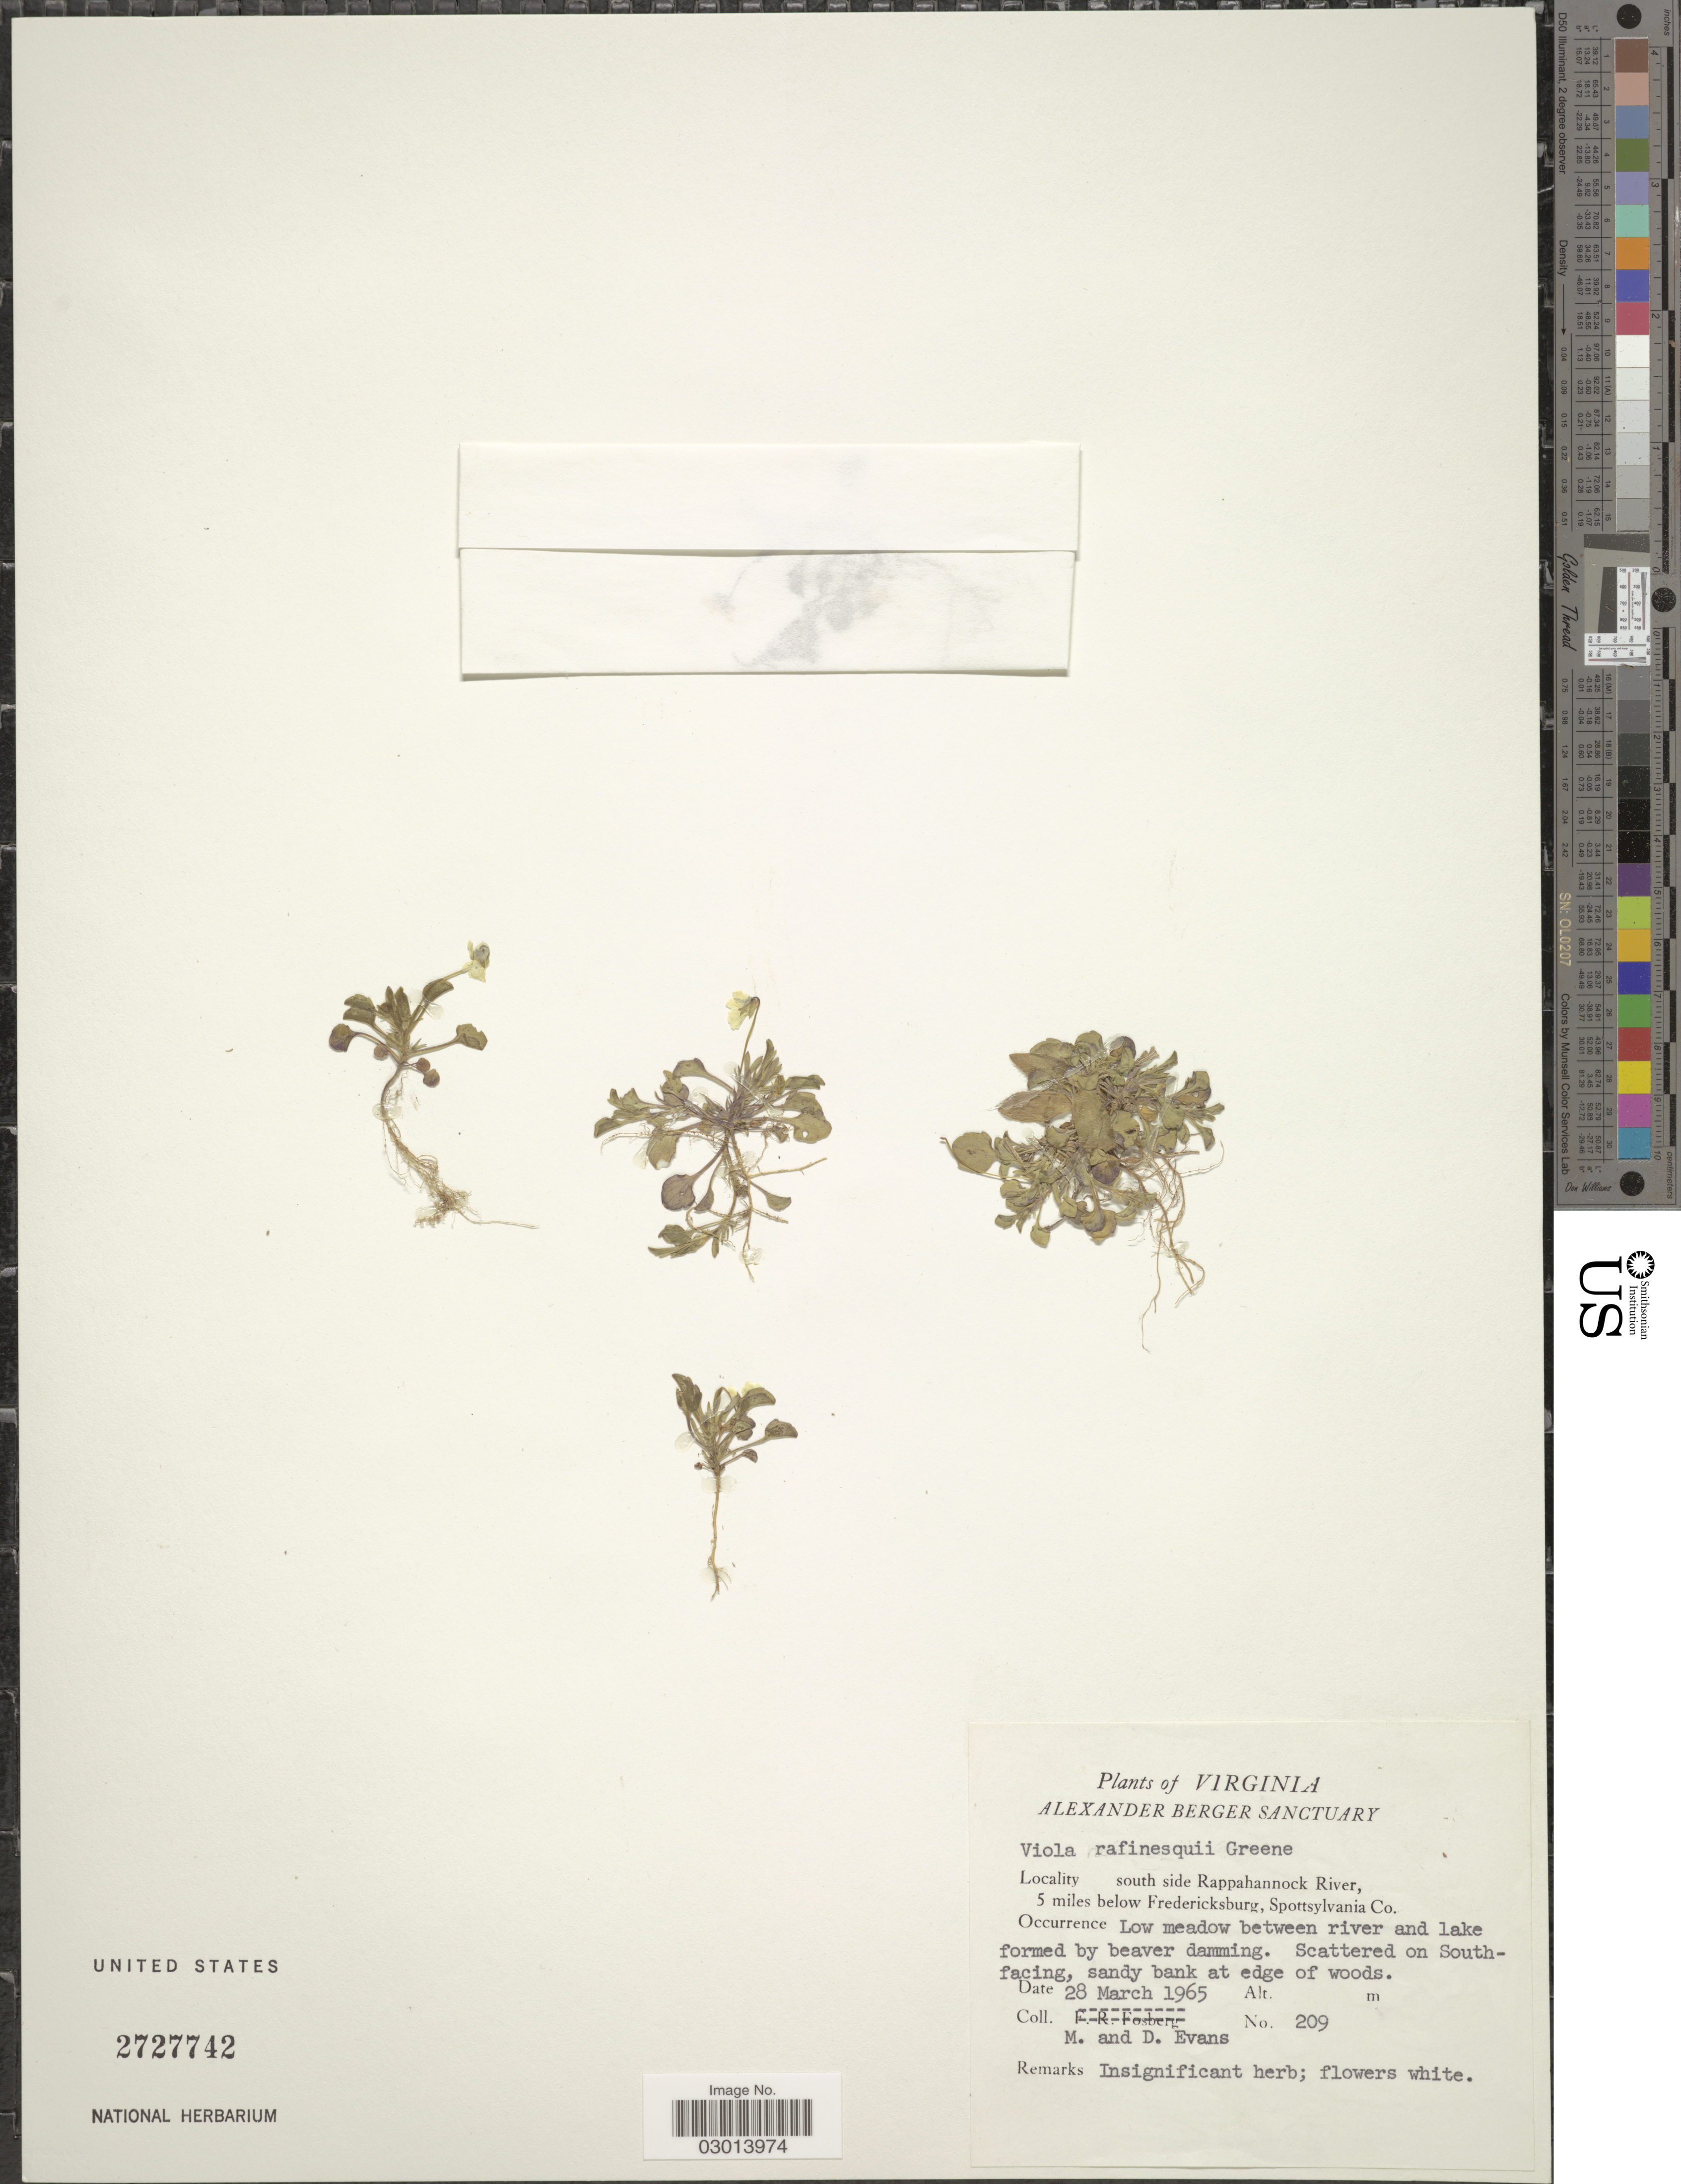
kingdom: Plantae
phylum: Tracheophyta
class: Magnoliopsida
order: Malpighiales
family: Violaceae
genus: Viola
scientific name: Viola rafinesquei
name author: Greene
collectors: M. Evans & D. Evans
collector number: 209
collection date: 1965-03-28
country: United States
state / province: Virginia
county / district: Spotsylvania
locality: South side Rappahannock River, 5 miles below Frederickburg, Spottsylvania Co.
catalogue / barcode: US 2727742